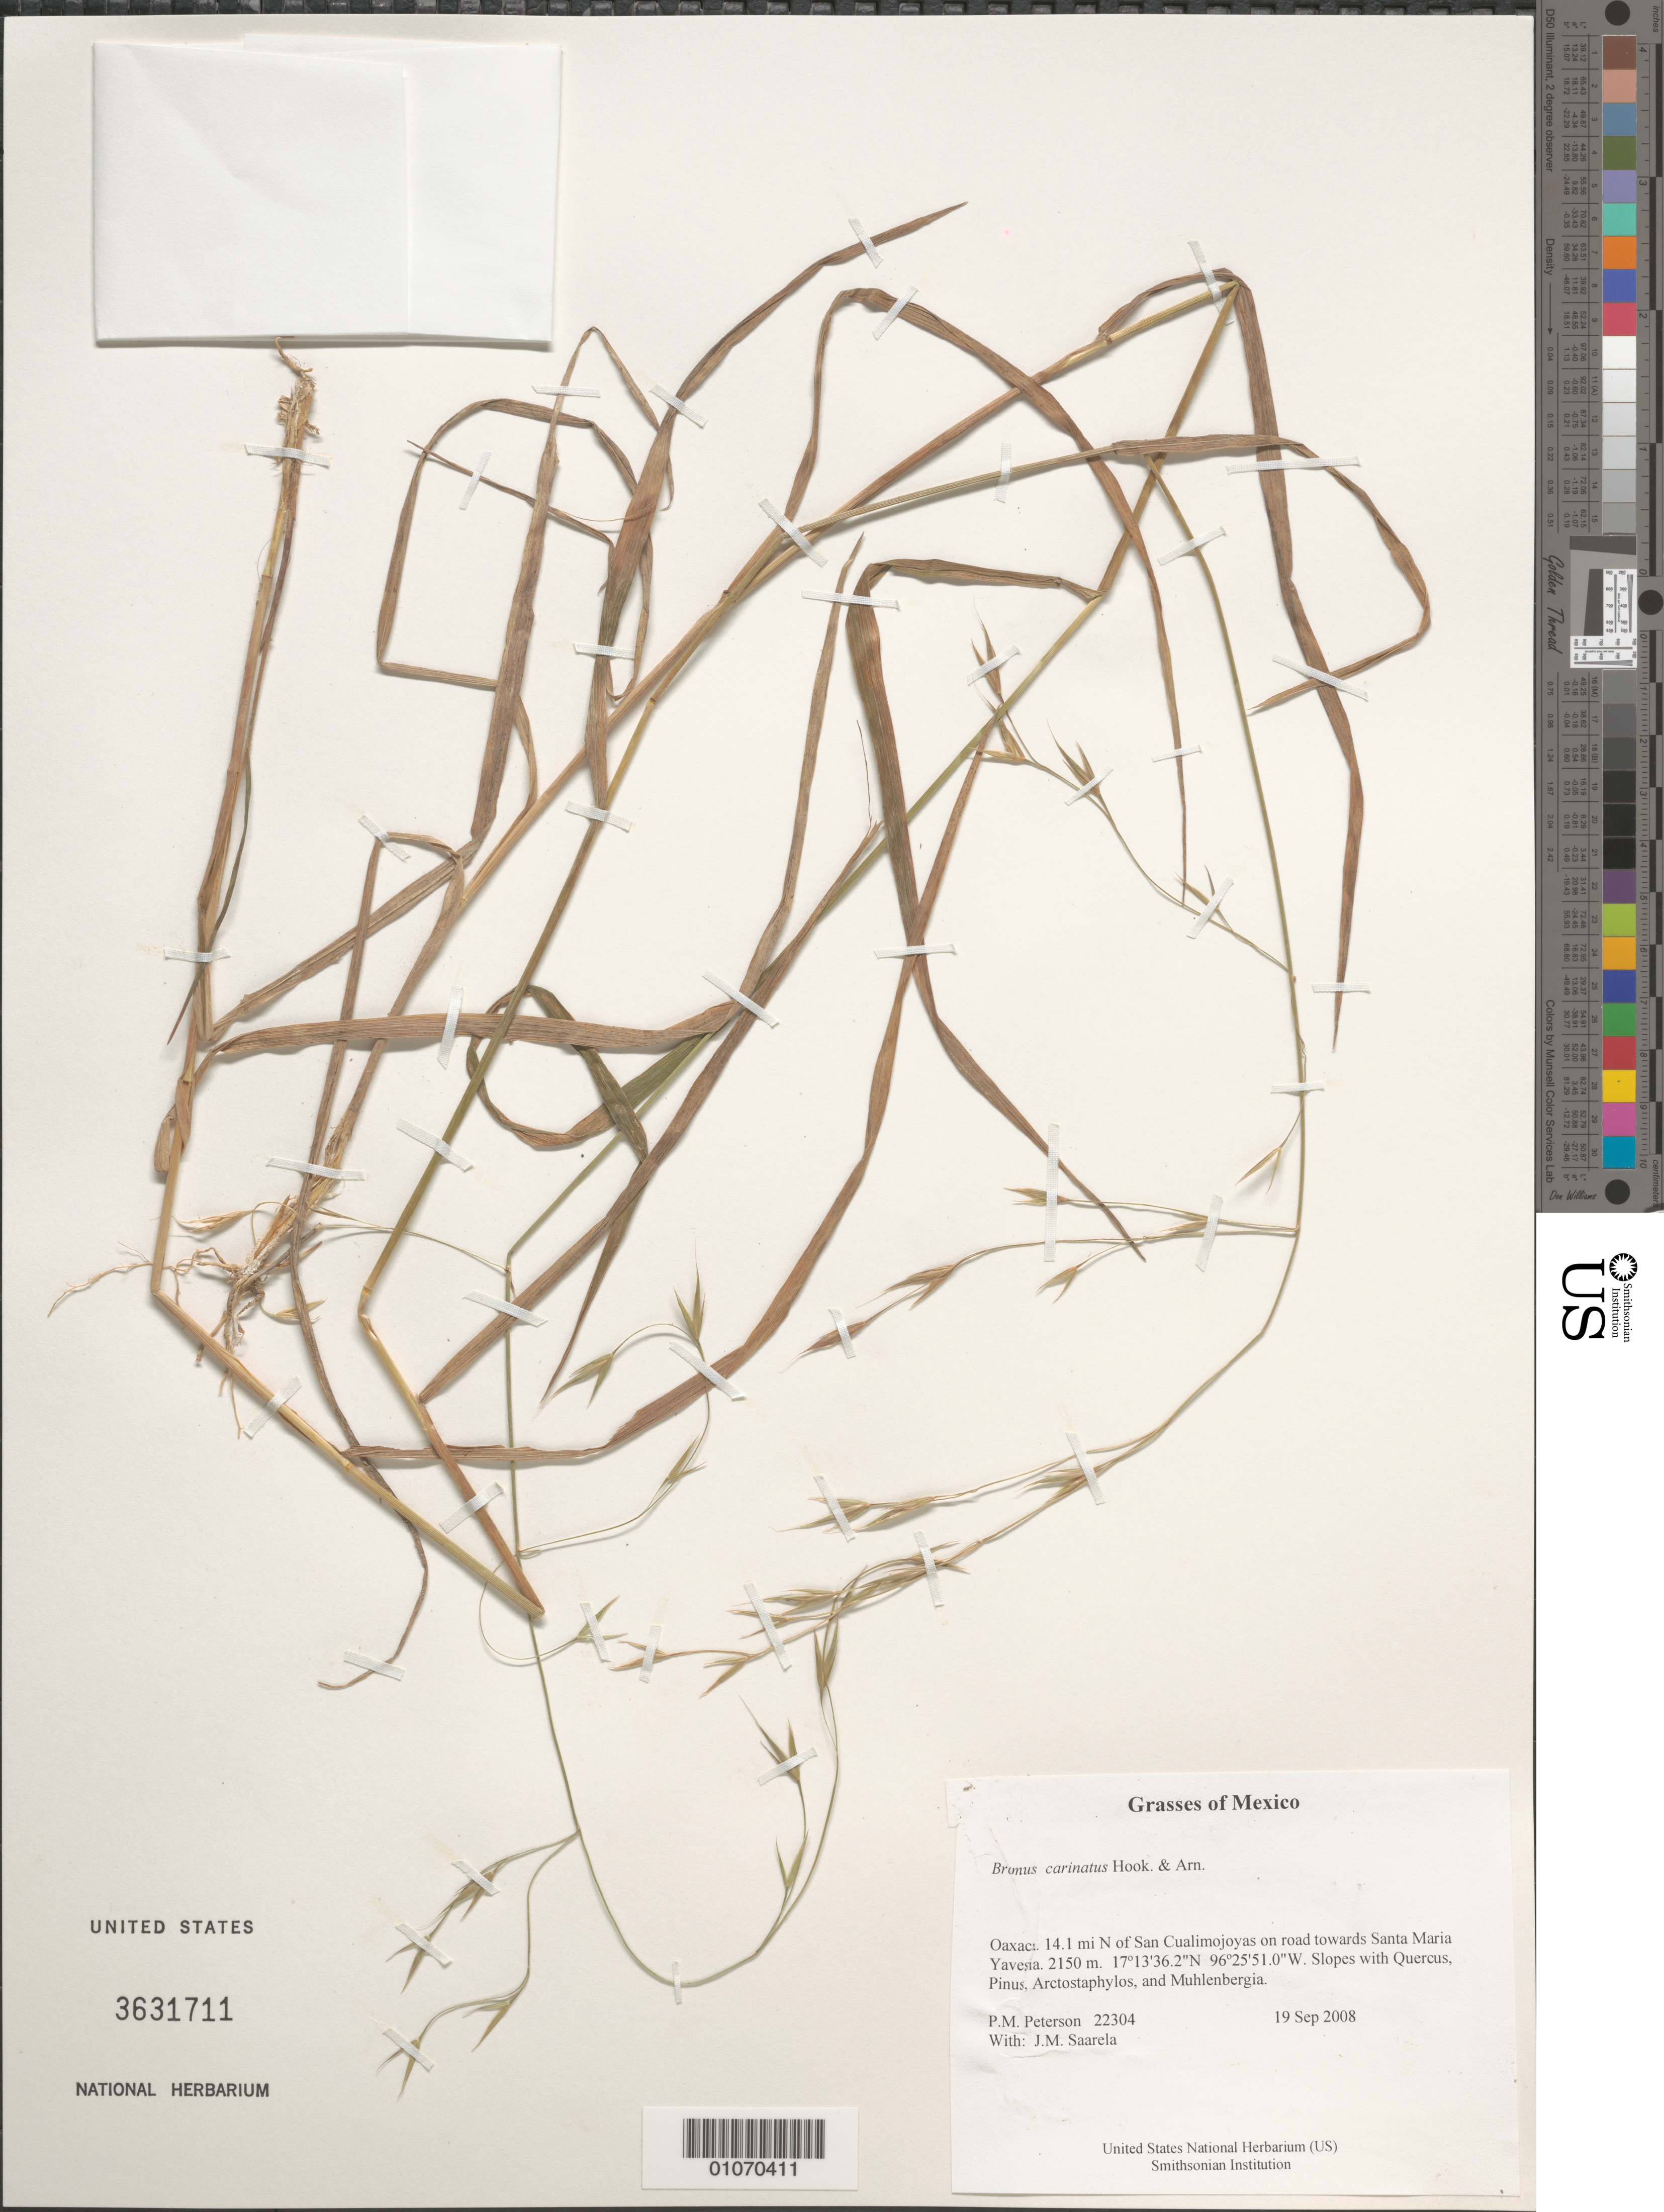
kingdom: Plantae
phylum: Tracheophyta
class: Liliopsida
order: Poales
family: Poaceae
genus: Bromus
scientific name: Bromus carinatus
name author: Hook. & Arn.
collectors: P. M. Peterson & J. Saarela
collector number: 22304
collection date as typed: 19 Sep 2008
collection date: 2008-09-19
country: Mexico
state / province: Oaxaca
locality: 14.1 mi N of San Cualimojoyas on road towards Santa Maria Yavesia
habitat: Slopes with Quercus, Pinus, Arctostaphylos, and Muhlenbergia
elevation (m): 2150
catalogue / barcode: US 3631711